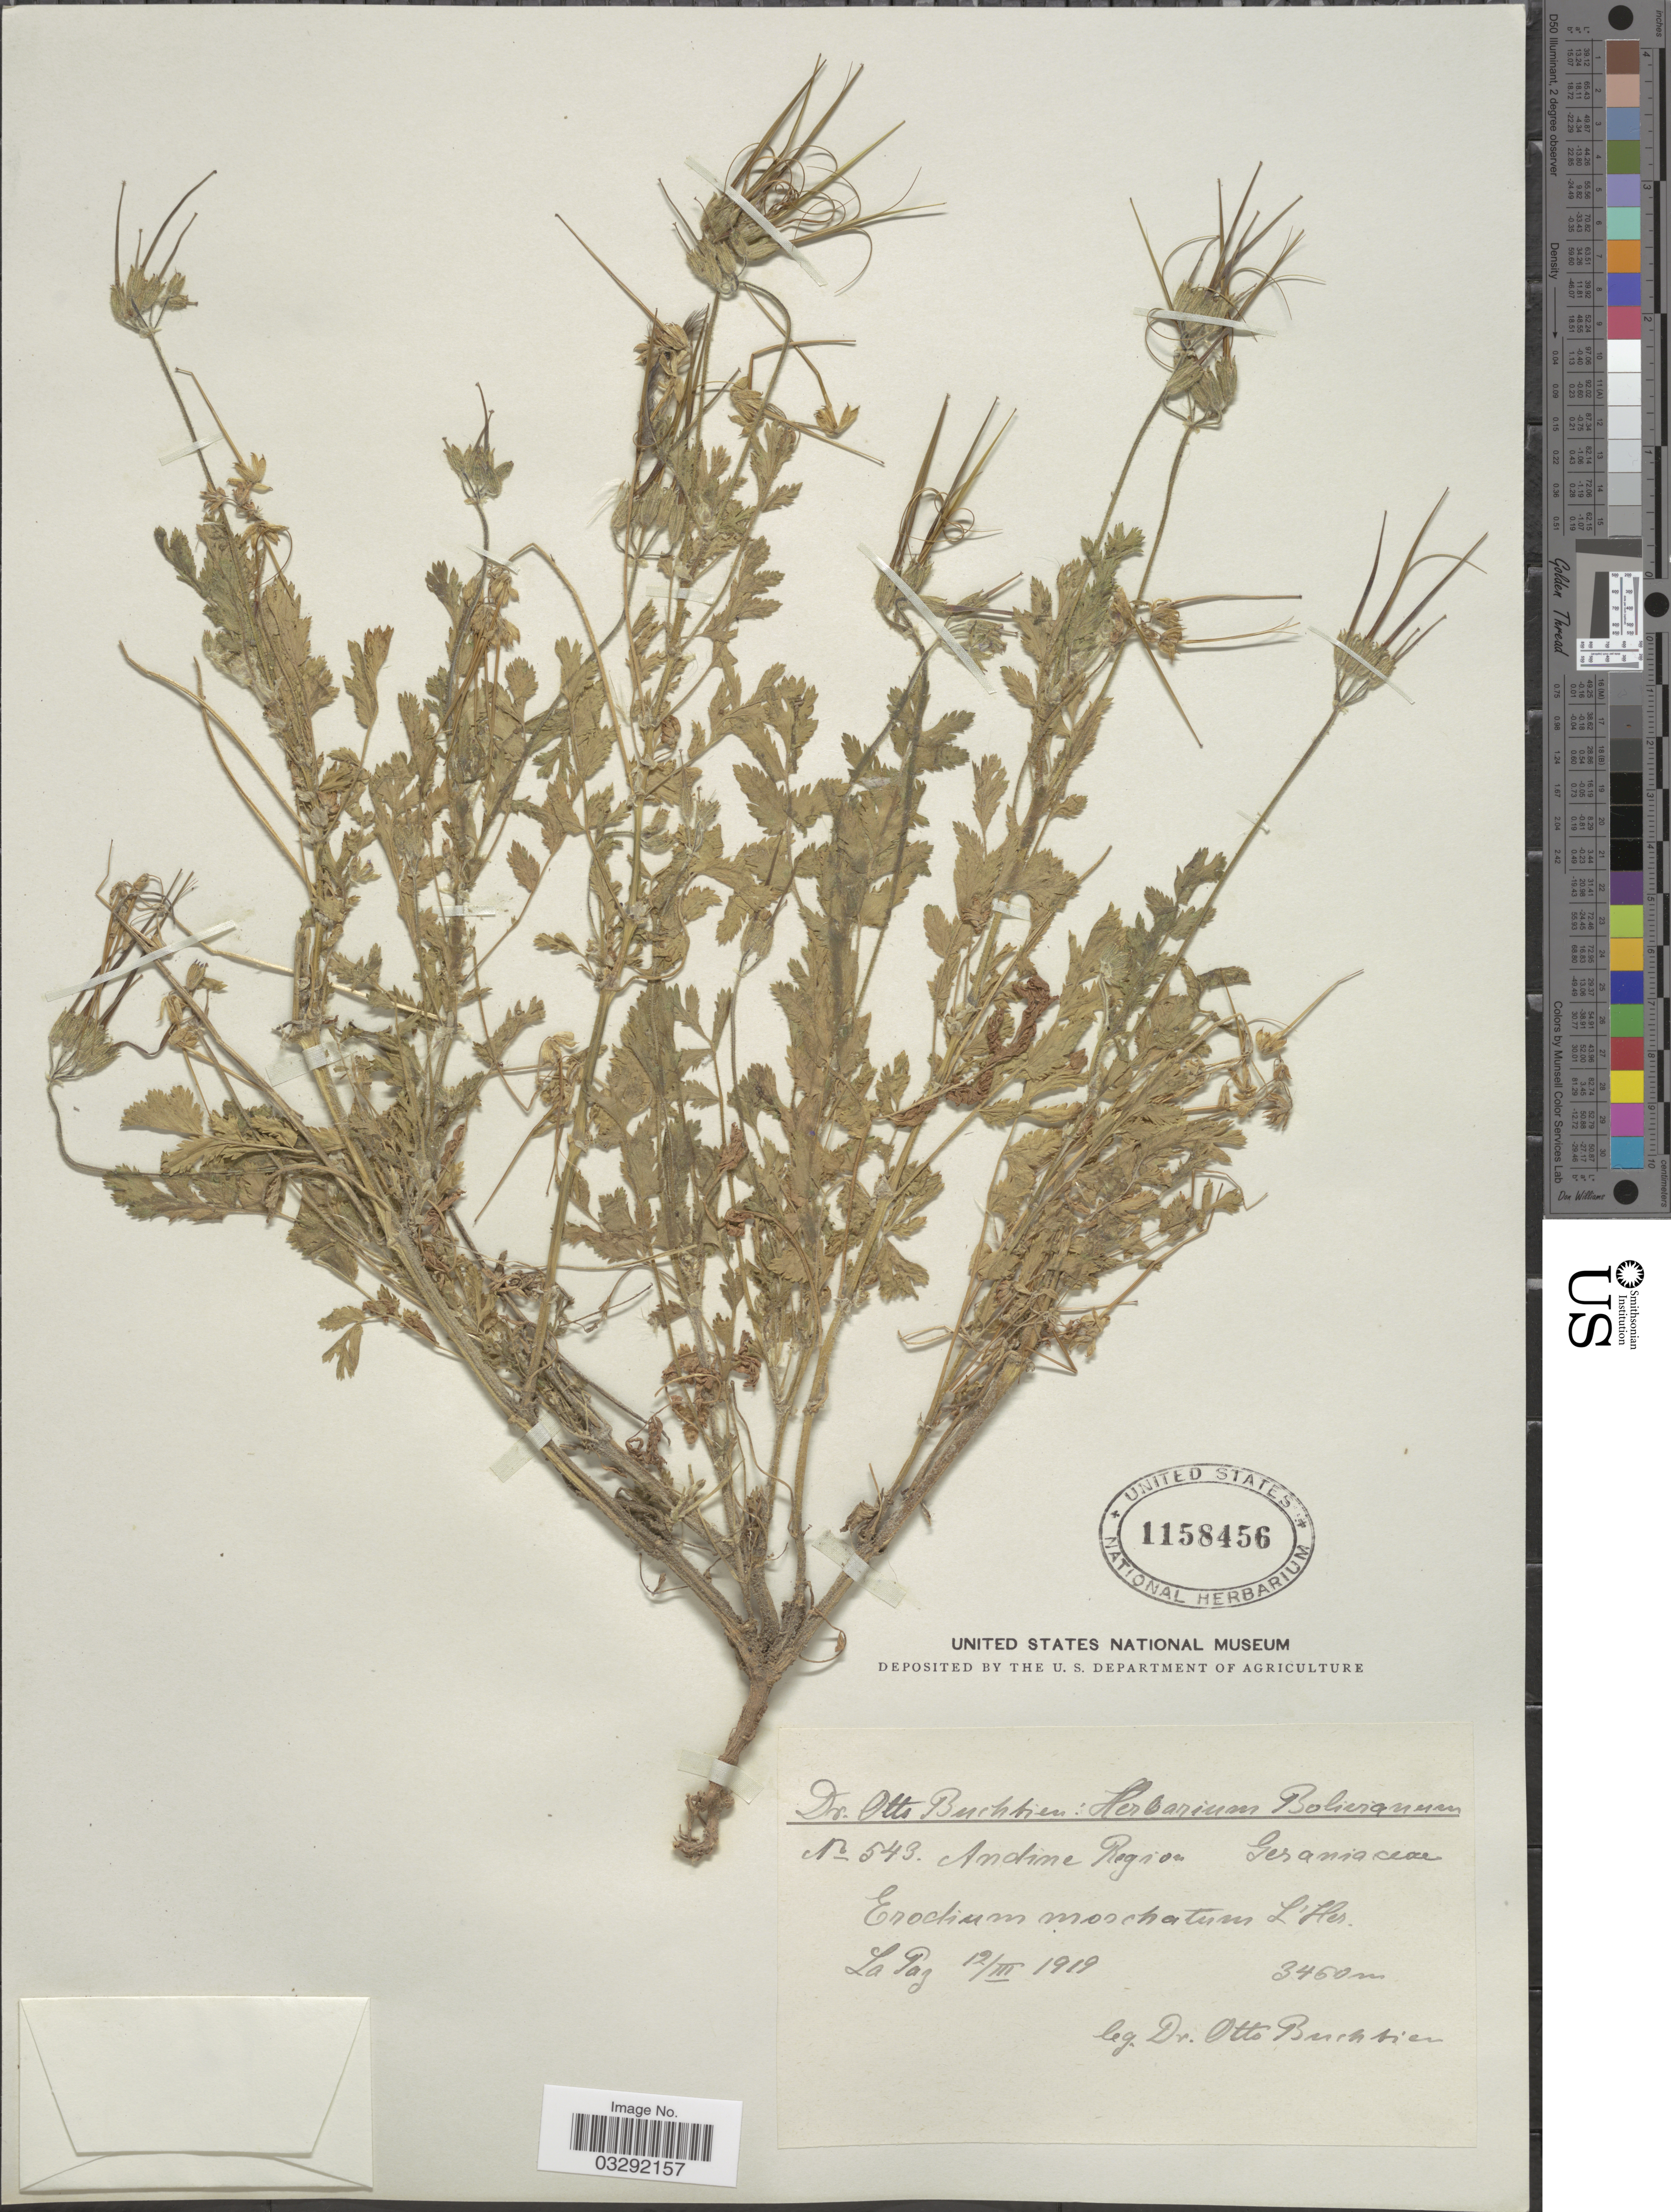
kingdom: Plantae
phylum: Tracheophyta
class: Magnoliopsida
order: Geraniales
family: Geraniaceae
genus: Erodium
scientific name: Erodium moschatum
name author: (L.) L'Hér. ex Aiton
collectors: O. Buchtien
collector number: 543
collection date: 1919-03-12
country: Bolivia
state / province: La Paz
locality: Andine Region.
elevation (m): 3460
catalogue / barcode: US 1158456